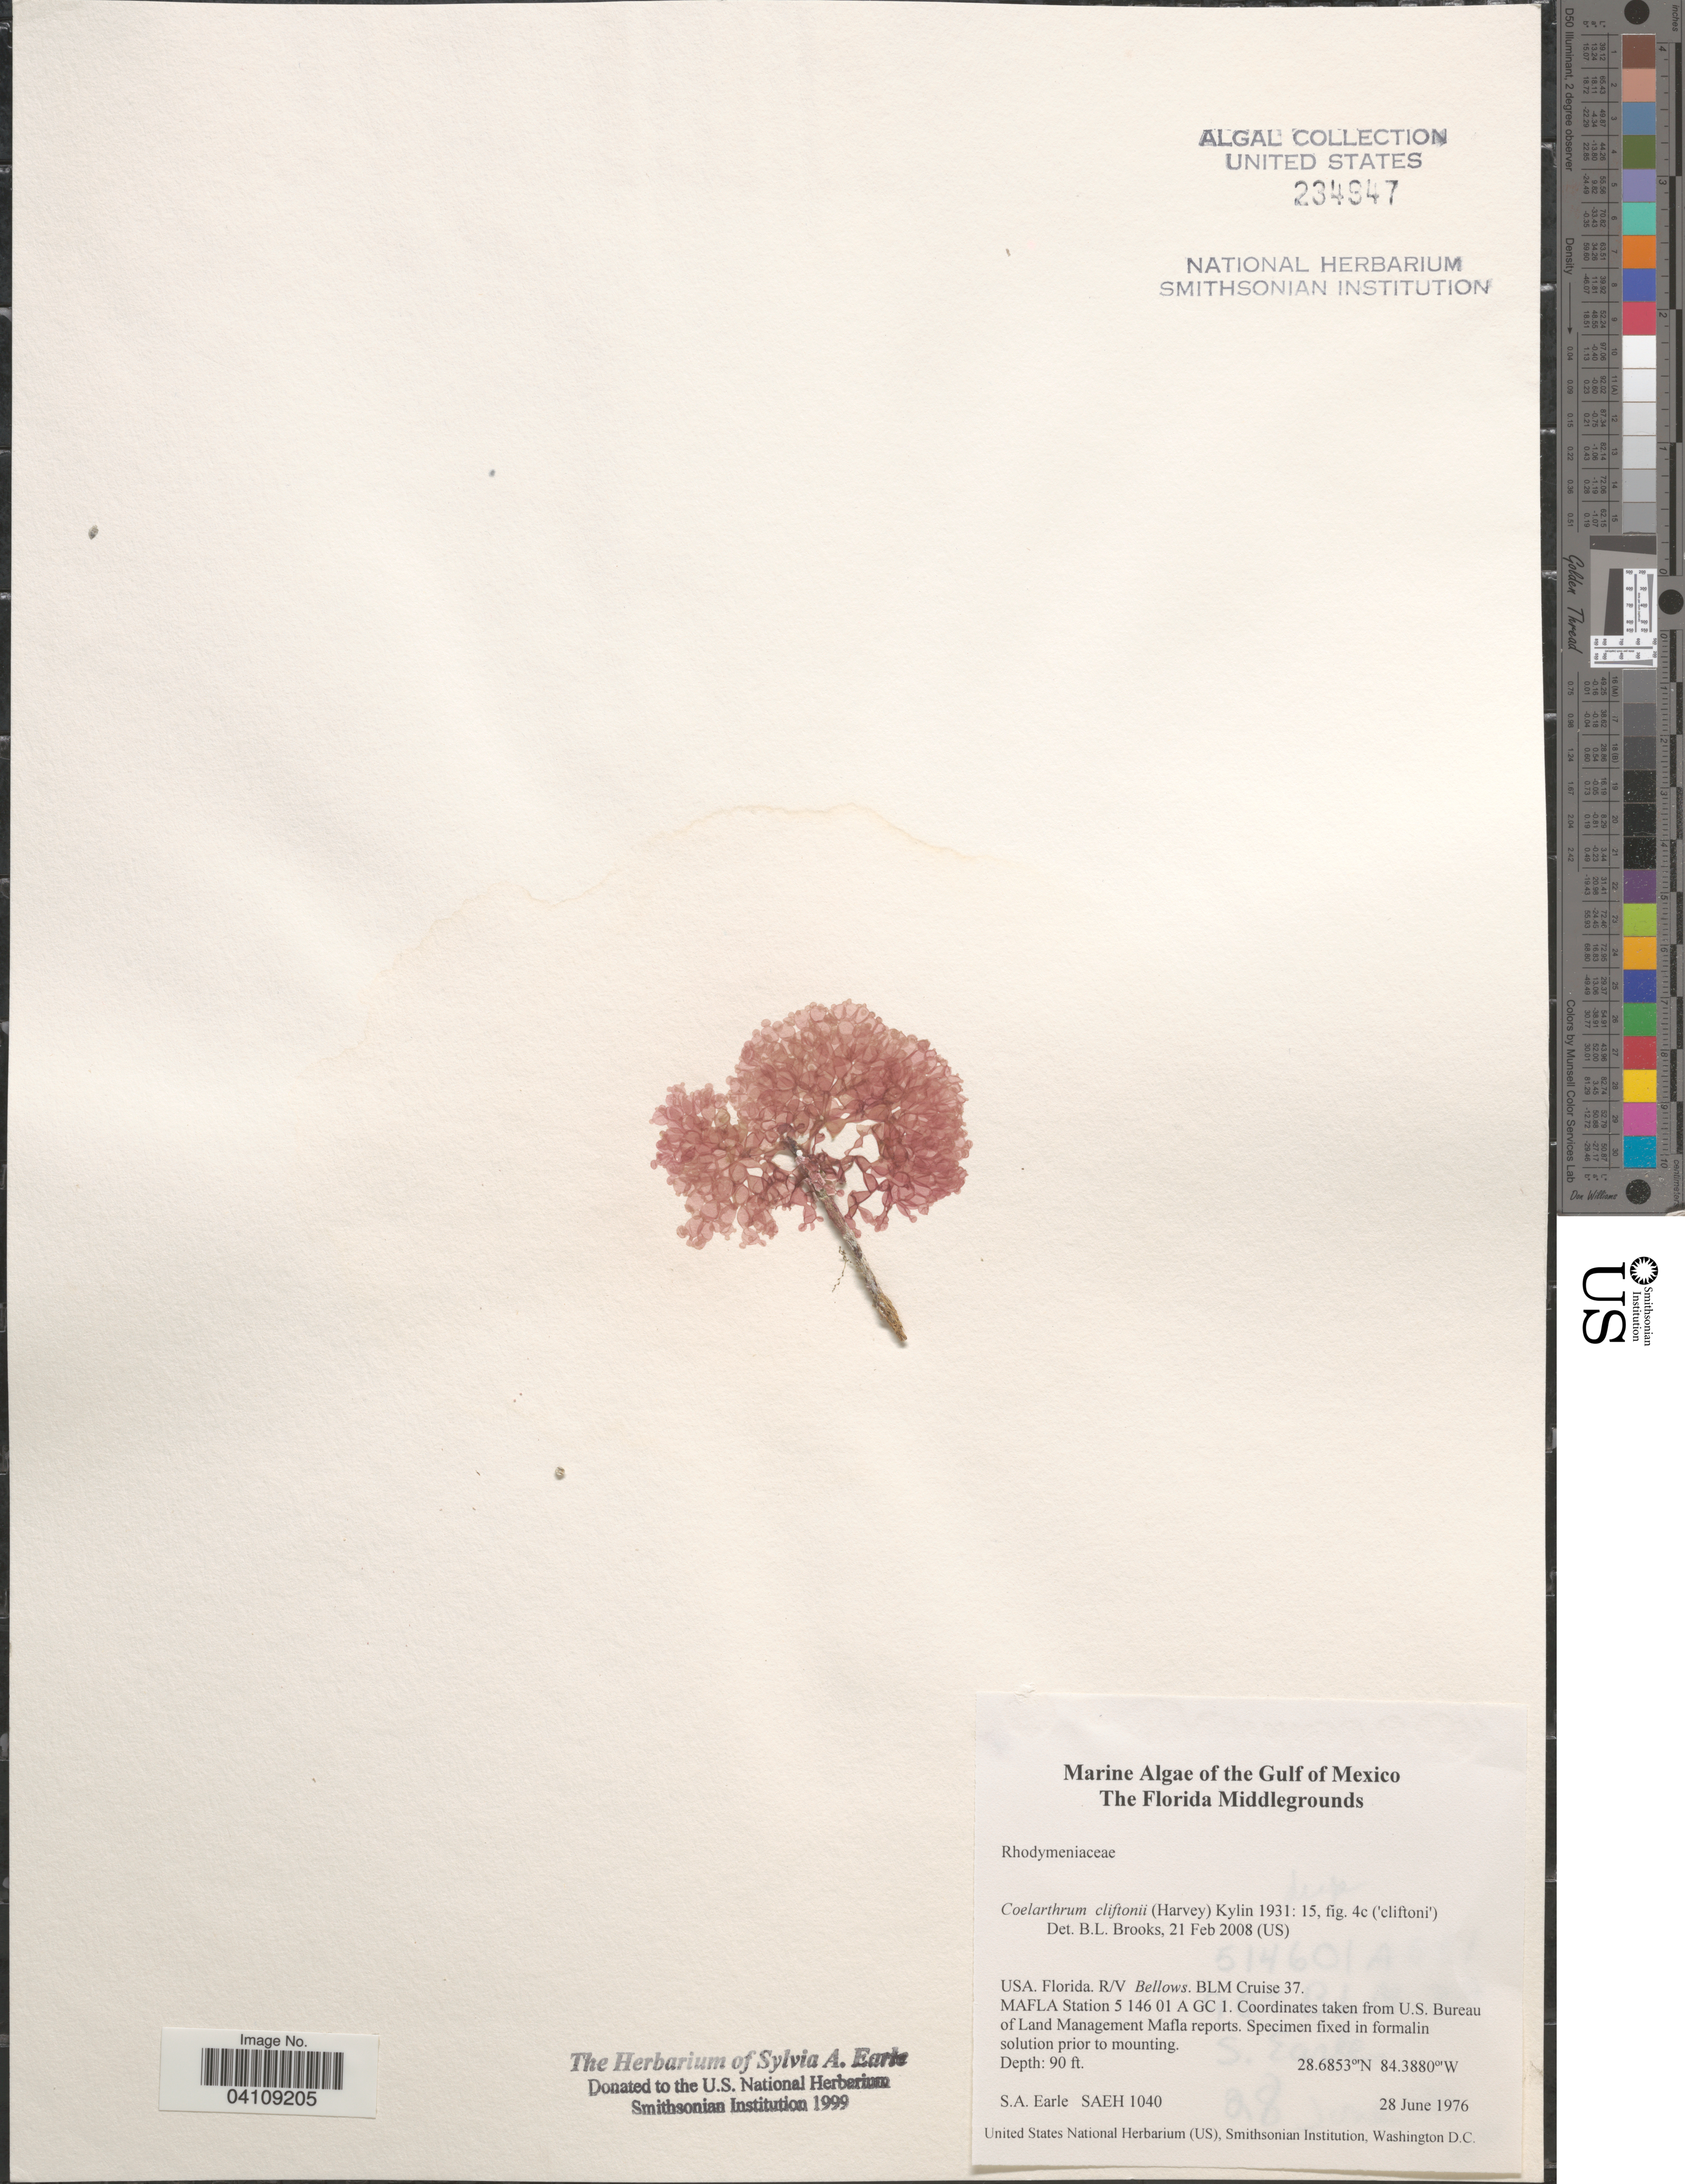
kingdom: Plantae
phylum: Rhodophyta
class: Florideophyceae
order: Rhodymeniales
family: Rhodymeniaceae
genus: Coelarthrum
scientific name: Coelarthrum cliftonii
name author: (Harv.) Kylin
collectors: S. A. Earle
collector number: SAEH 1040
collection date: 1976-06-28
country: United States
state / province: Florida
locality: Gulf of Mexico. The Florida Middlegrounds. Florida. R/V Bellows. BLM Cruise 37. MAFLA Station 5 146 01 A GC 1.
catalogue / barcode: US 234947